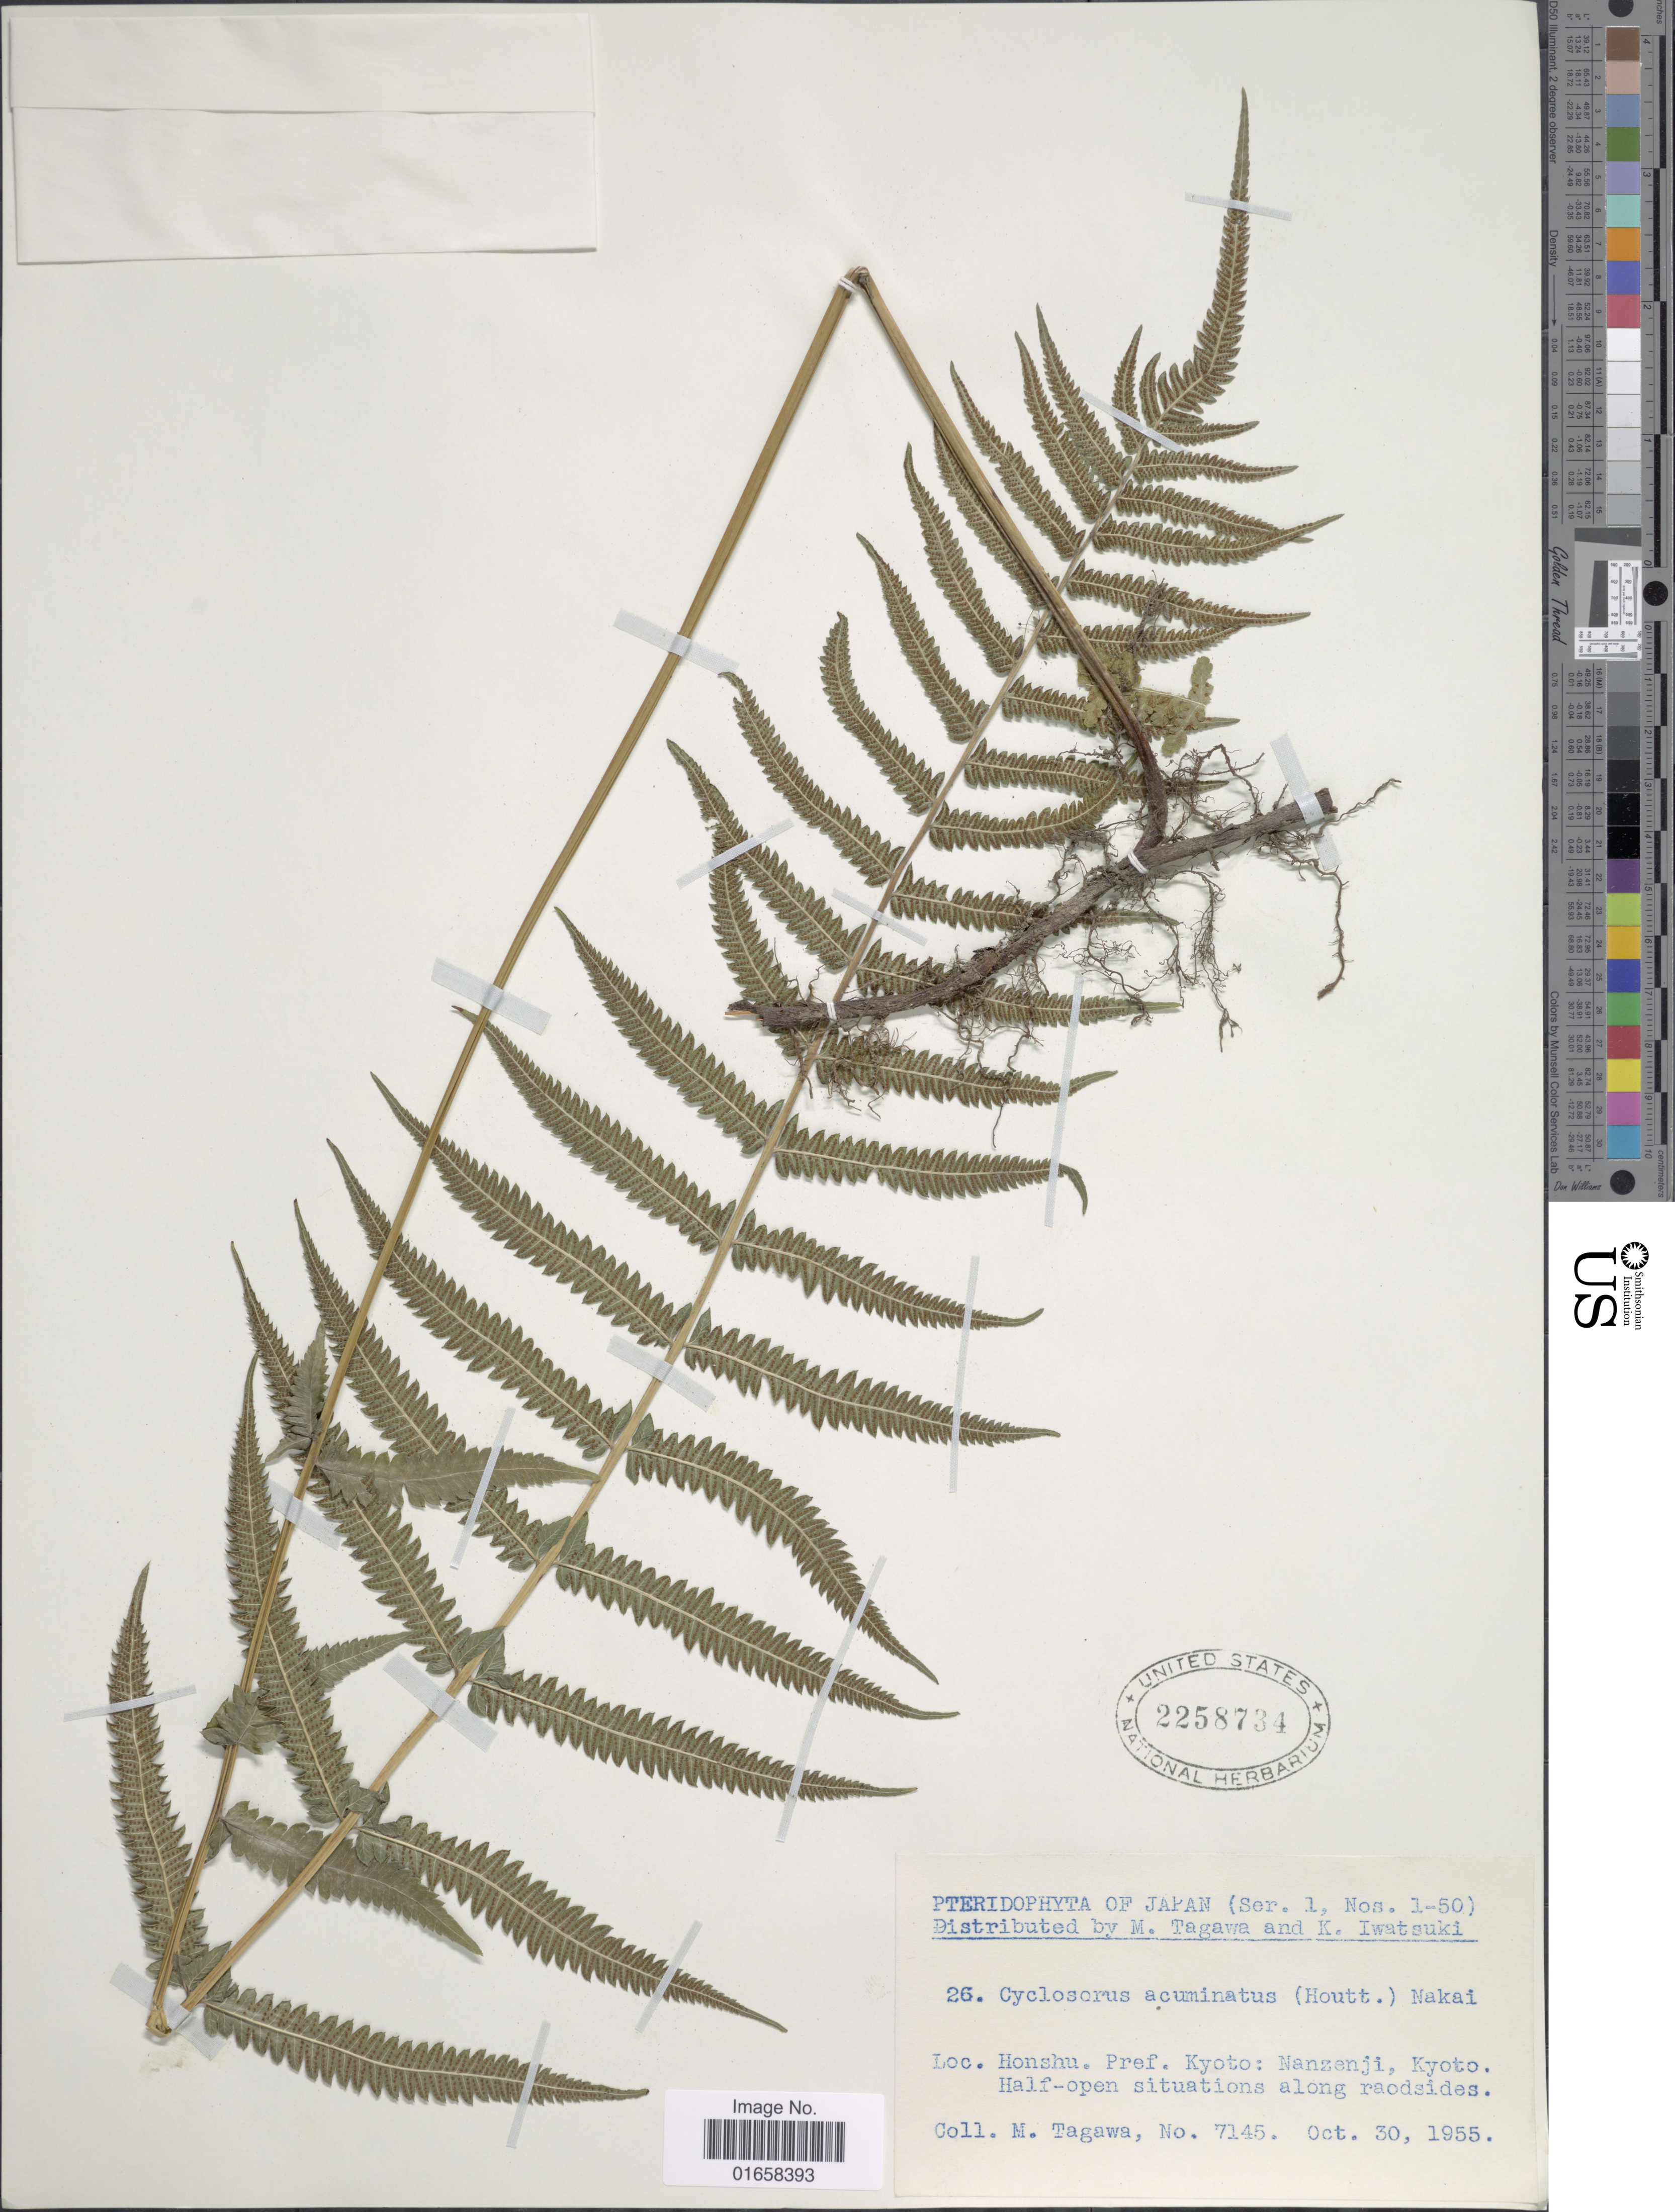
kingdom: Plantae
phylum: Tracheophyta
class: Polypodiopsida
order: Polypodiales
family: Thelypteridaceae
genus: Christella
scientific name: Christella acuminata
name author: (Houtt.) H. Lév.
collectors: M. Tagawa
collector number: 7145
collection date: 1955-10-30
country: Japan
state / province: Kyoto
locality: Honshu. Pref. Kyôto: Nanzenji. Kyoto.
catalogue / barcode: US 2258734